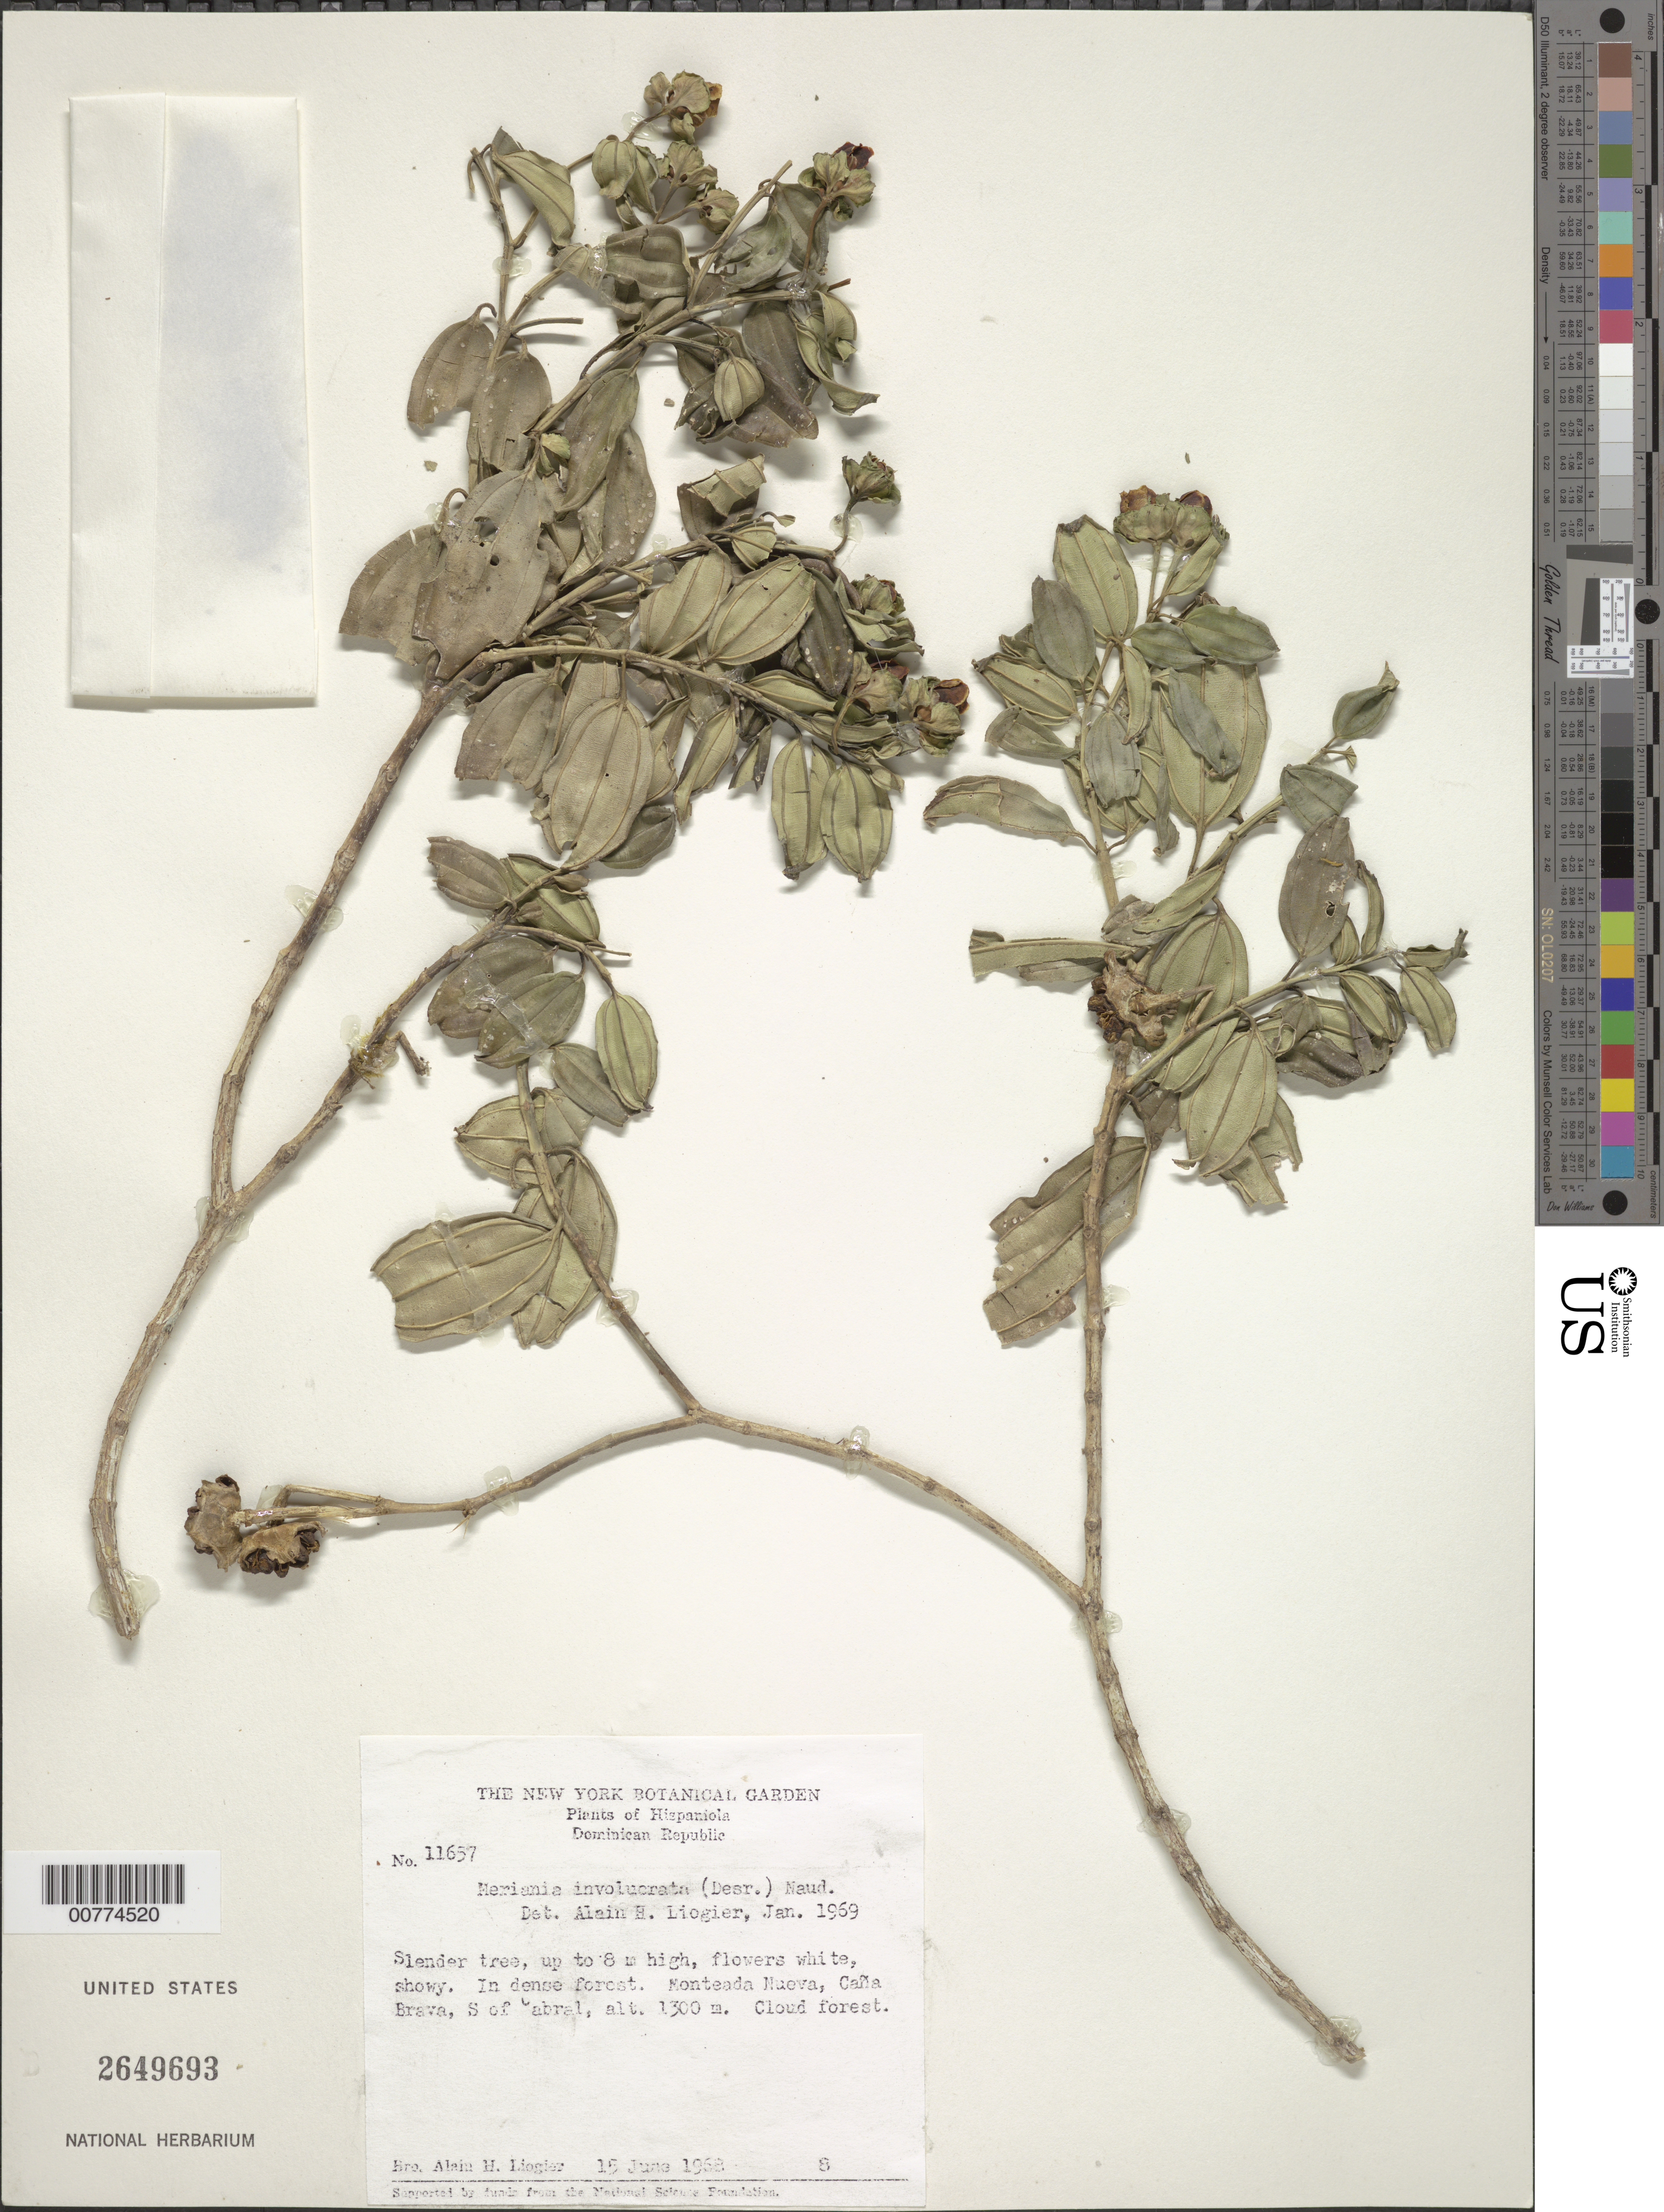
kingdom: Plantae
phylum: Tracheophyta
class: Magnoliopsida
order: Myrtales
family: Melastomataceae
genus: Meriania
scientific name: Meriania involucrata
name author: (Desr.) Naudin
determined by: Liogier, Alain H.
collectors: A. H. Liogier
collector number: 11657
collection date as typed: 15 Jun 1968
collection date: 1968-06-15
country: Dominican Republic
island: Hispaniola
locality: Monteada Nueva, Caña Brava, S of Cabral.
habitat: In dense cloud forest.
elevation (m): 1300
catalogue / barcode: US 2649693